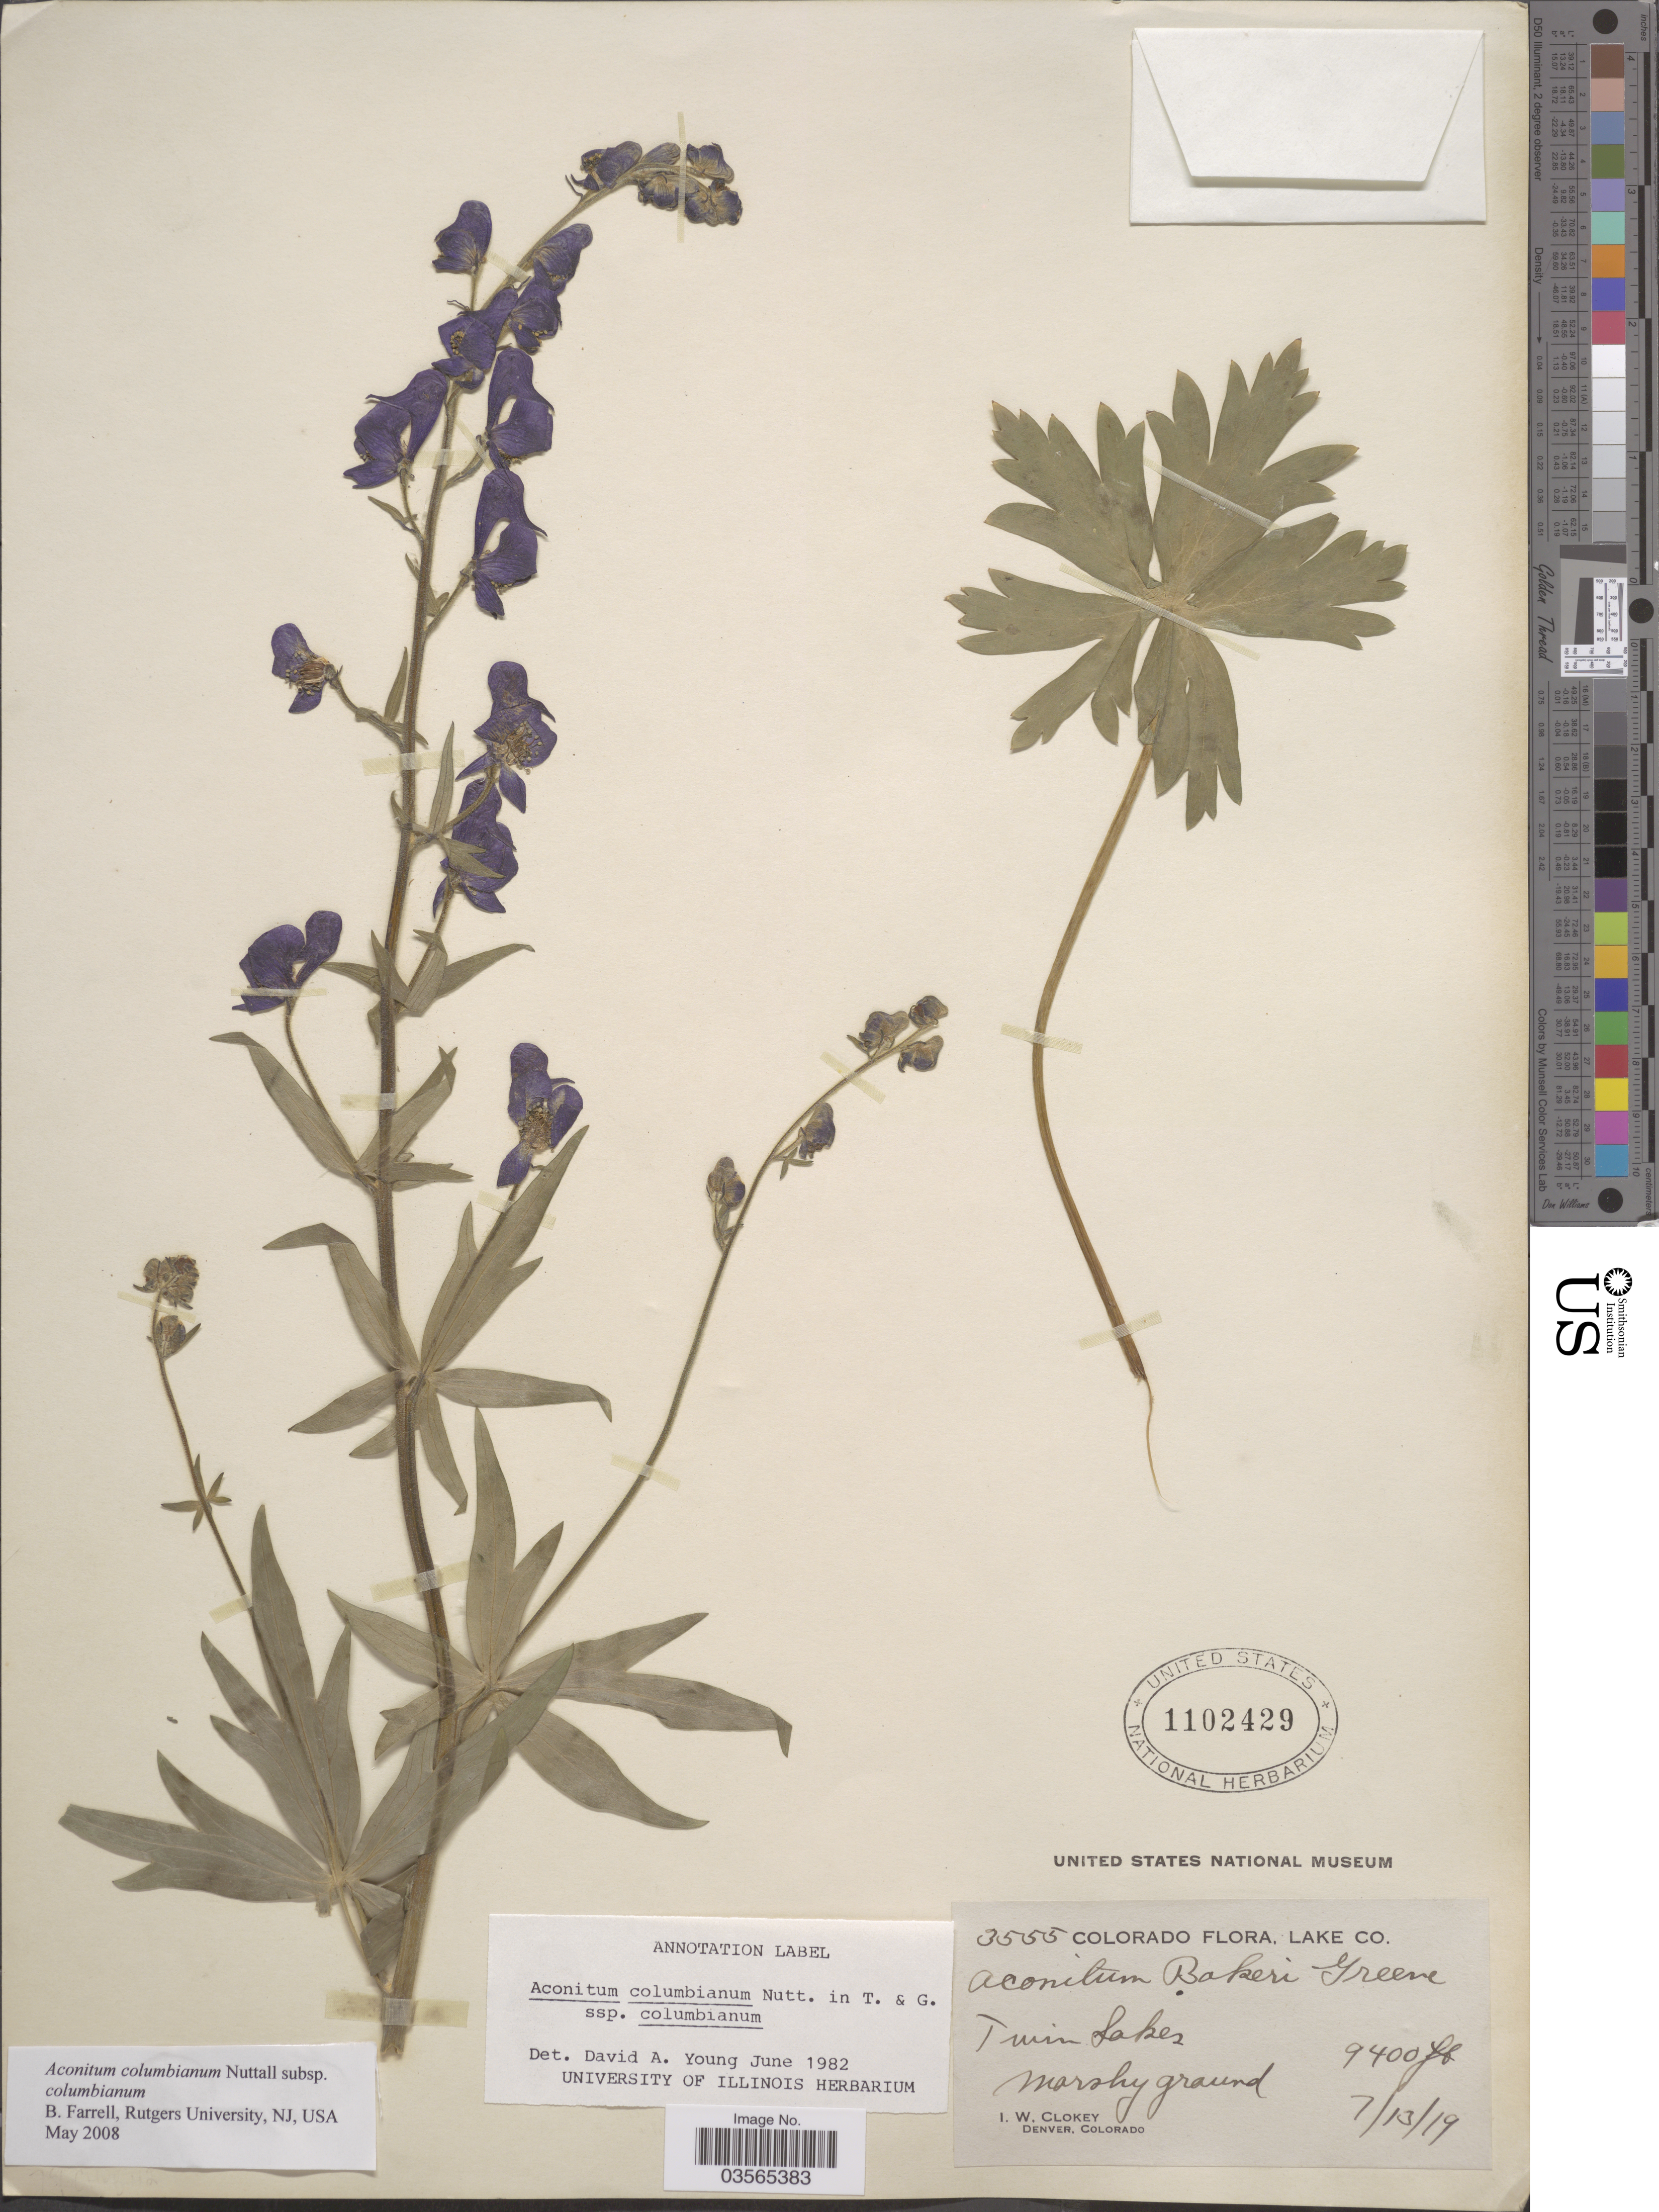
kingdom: Plantae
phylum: Tracheophyta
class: Magnoliopsida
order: Ranunculales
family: Ranunculaceae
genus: Aconitum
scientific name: Aconitum columbianum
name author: Nutt.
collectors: I. W. Clokey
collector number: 3555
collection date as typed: Transcribed d/m/y: 13/7/19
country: United States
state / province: Colorado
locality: Lake Co. Twin Lakes.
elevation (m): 2865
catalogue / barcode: US 1102429